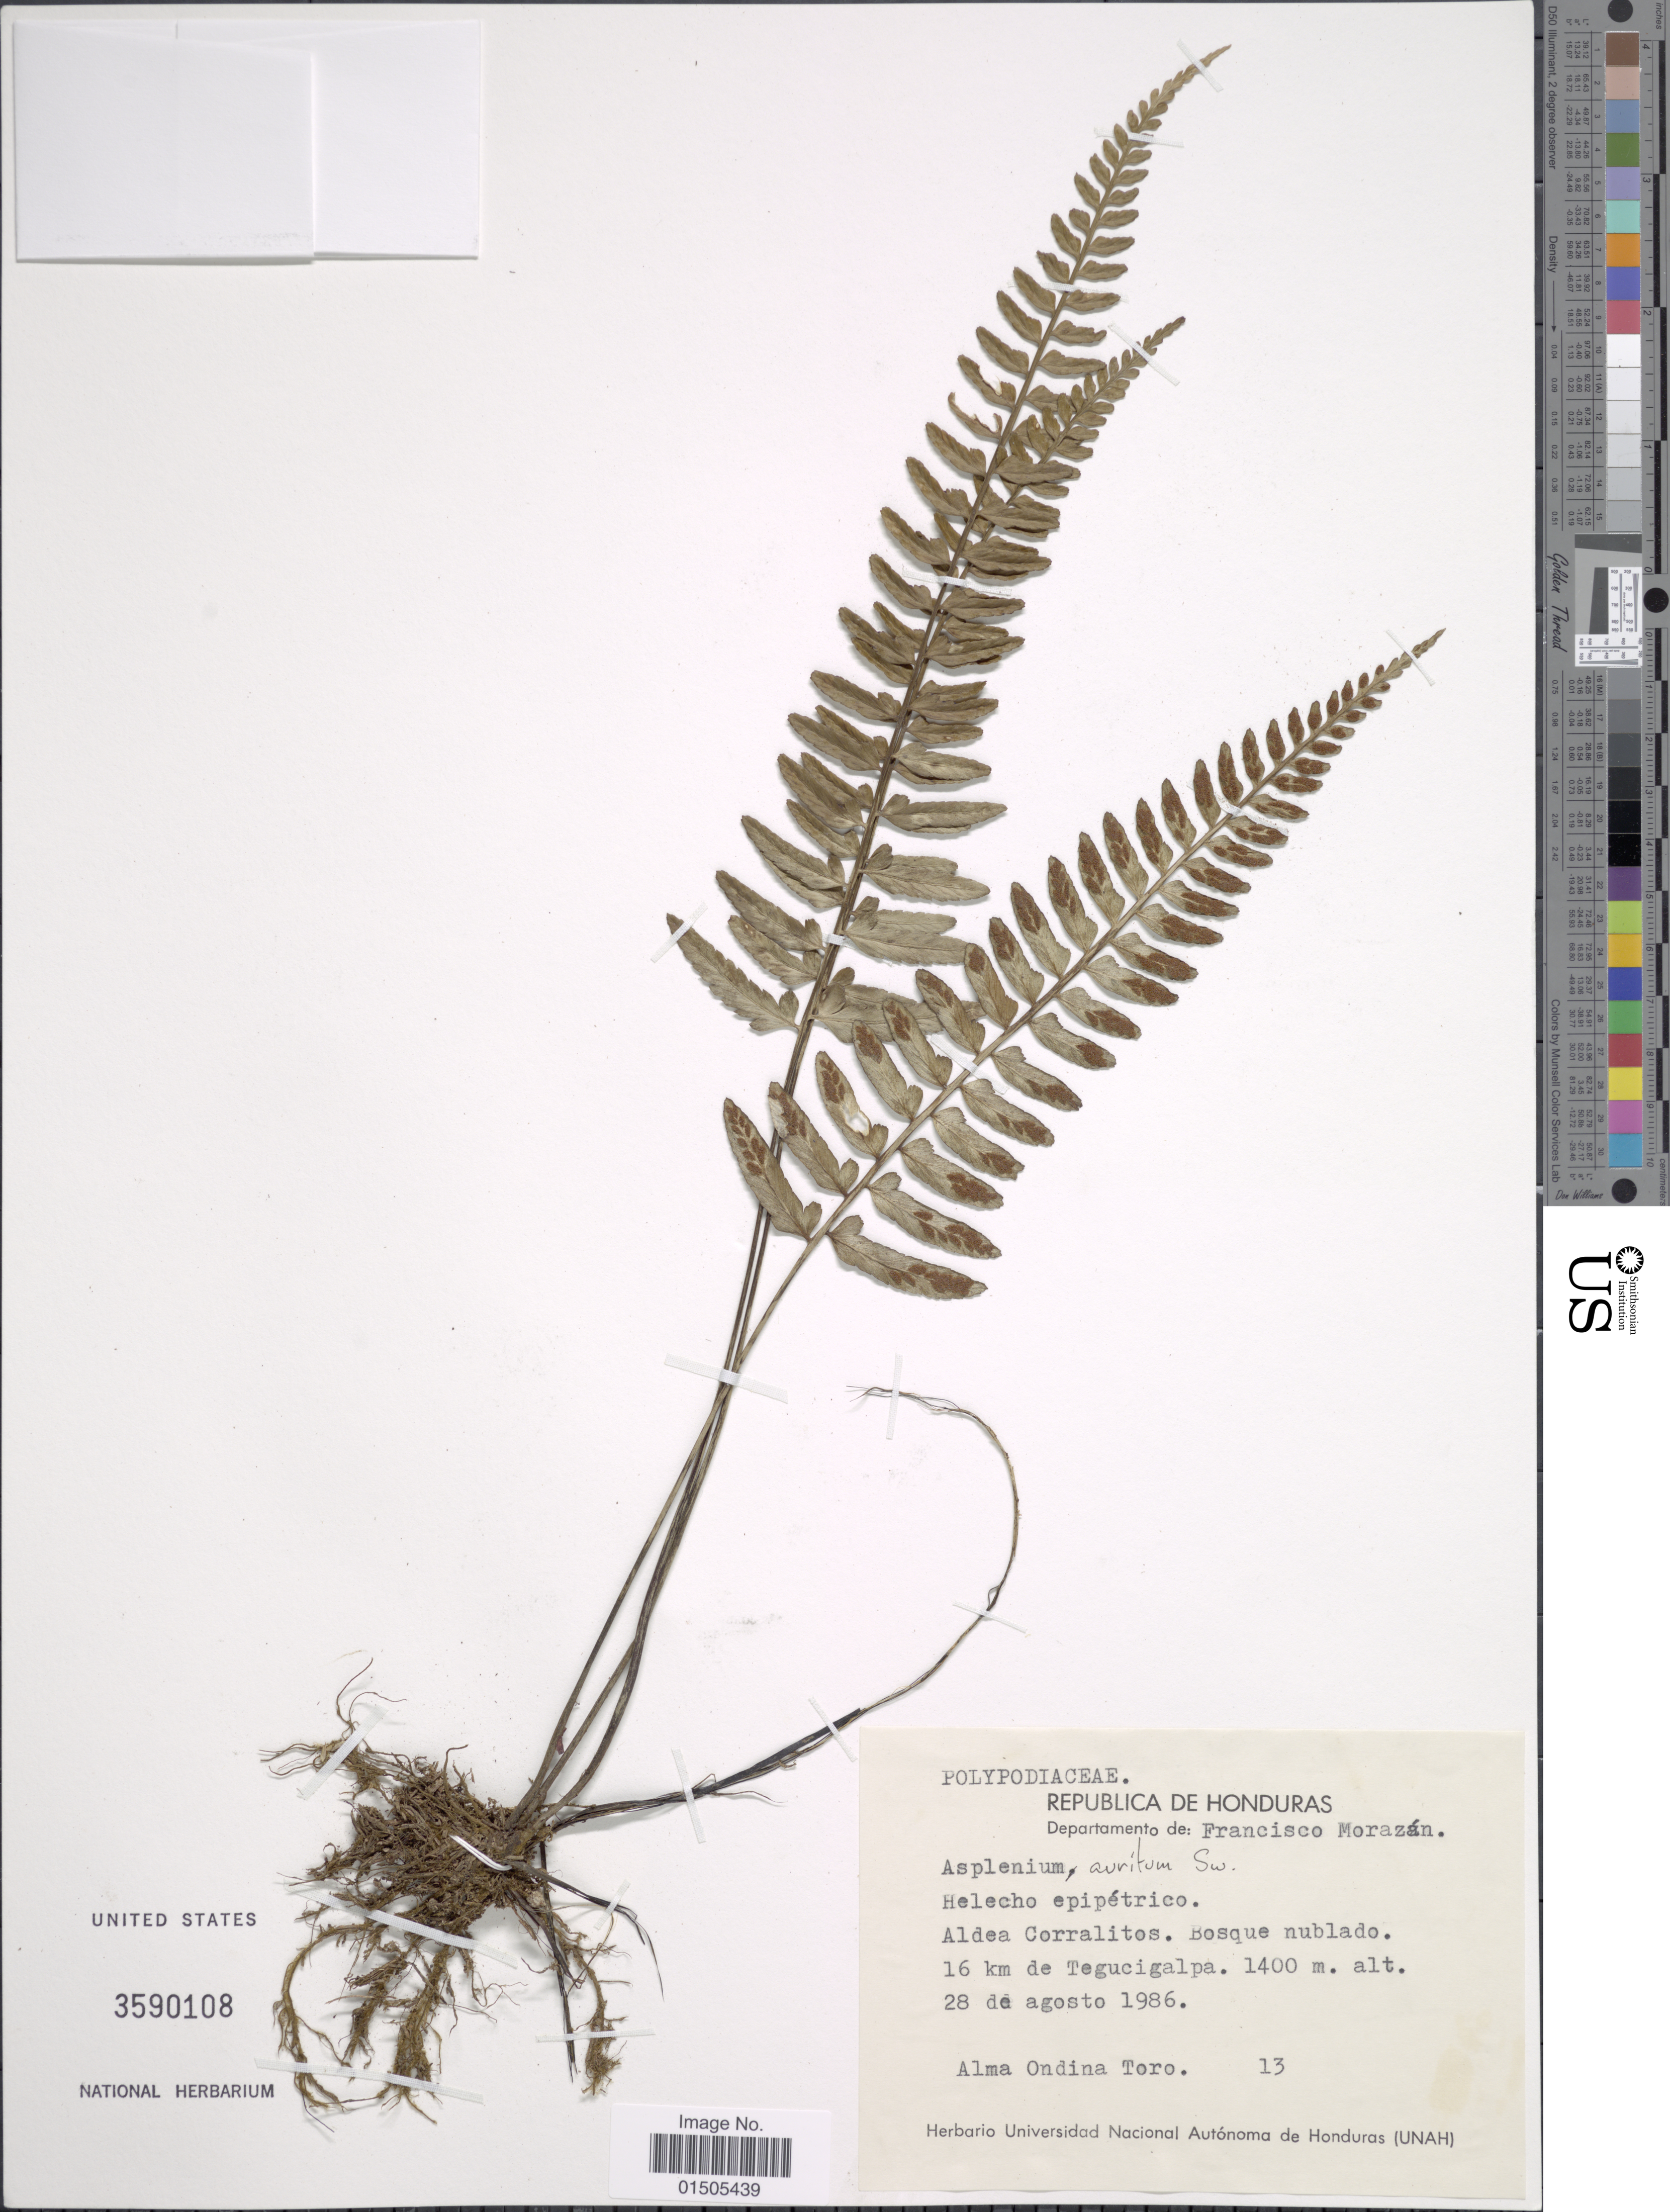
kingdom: Plantae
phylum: Tracheophyta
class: Polypodiopsida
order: Polypodiales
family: Aspleniaceae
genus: Asplenium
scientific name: Asplenium auritum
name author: Sw.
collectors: A. Toro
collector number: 13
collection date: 1986-08-28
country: Honduras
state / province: Fco. Morazán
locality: Aldea Corralitos. Bosque nublado. 16 km de Tegucigalpa.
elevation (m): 1400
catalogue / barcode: US 3590108